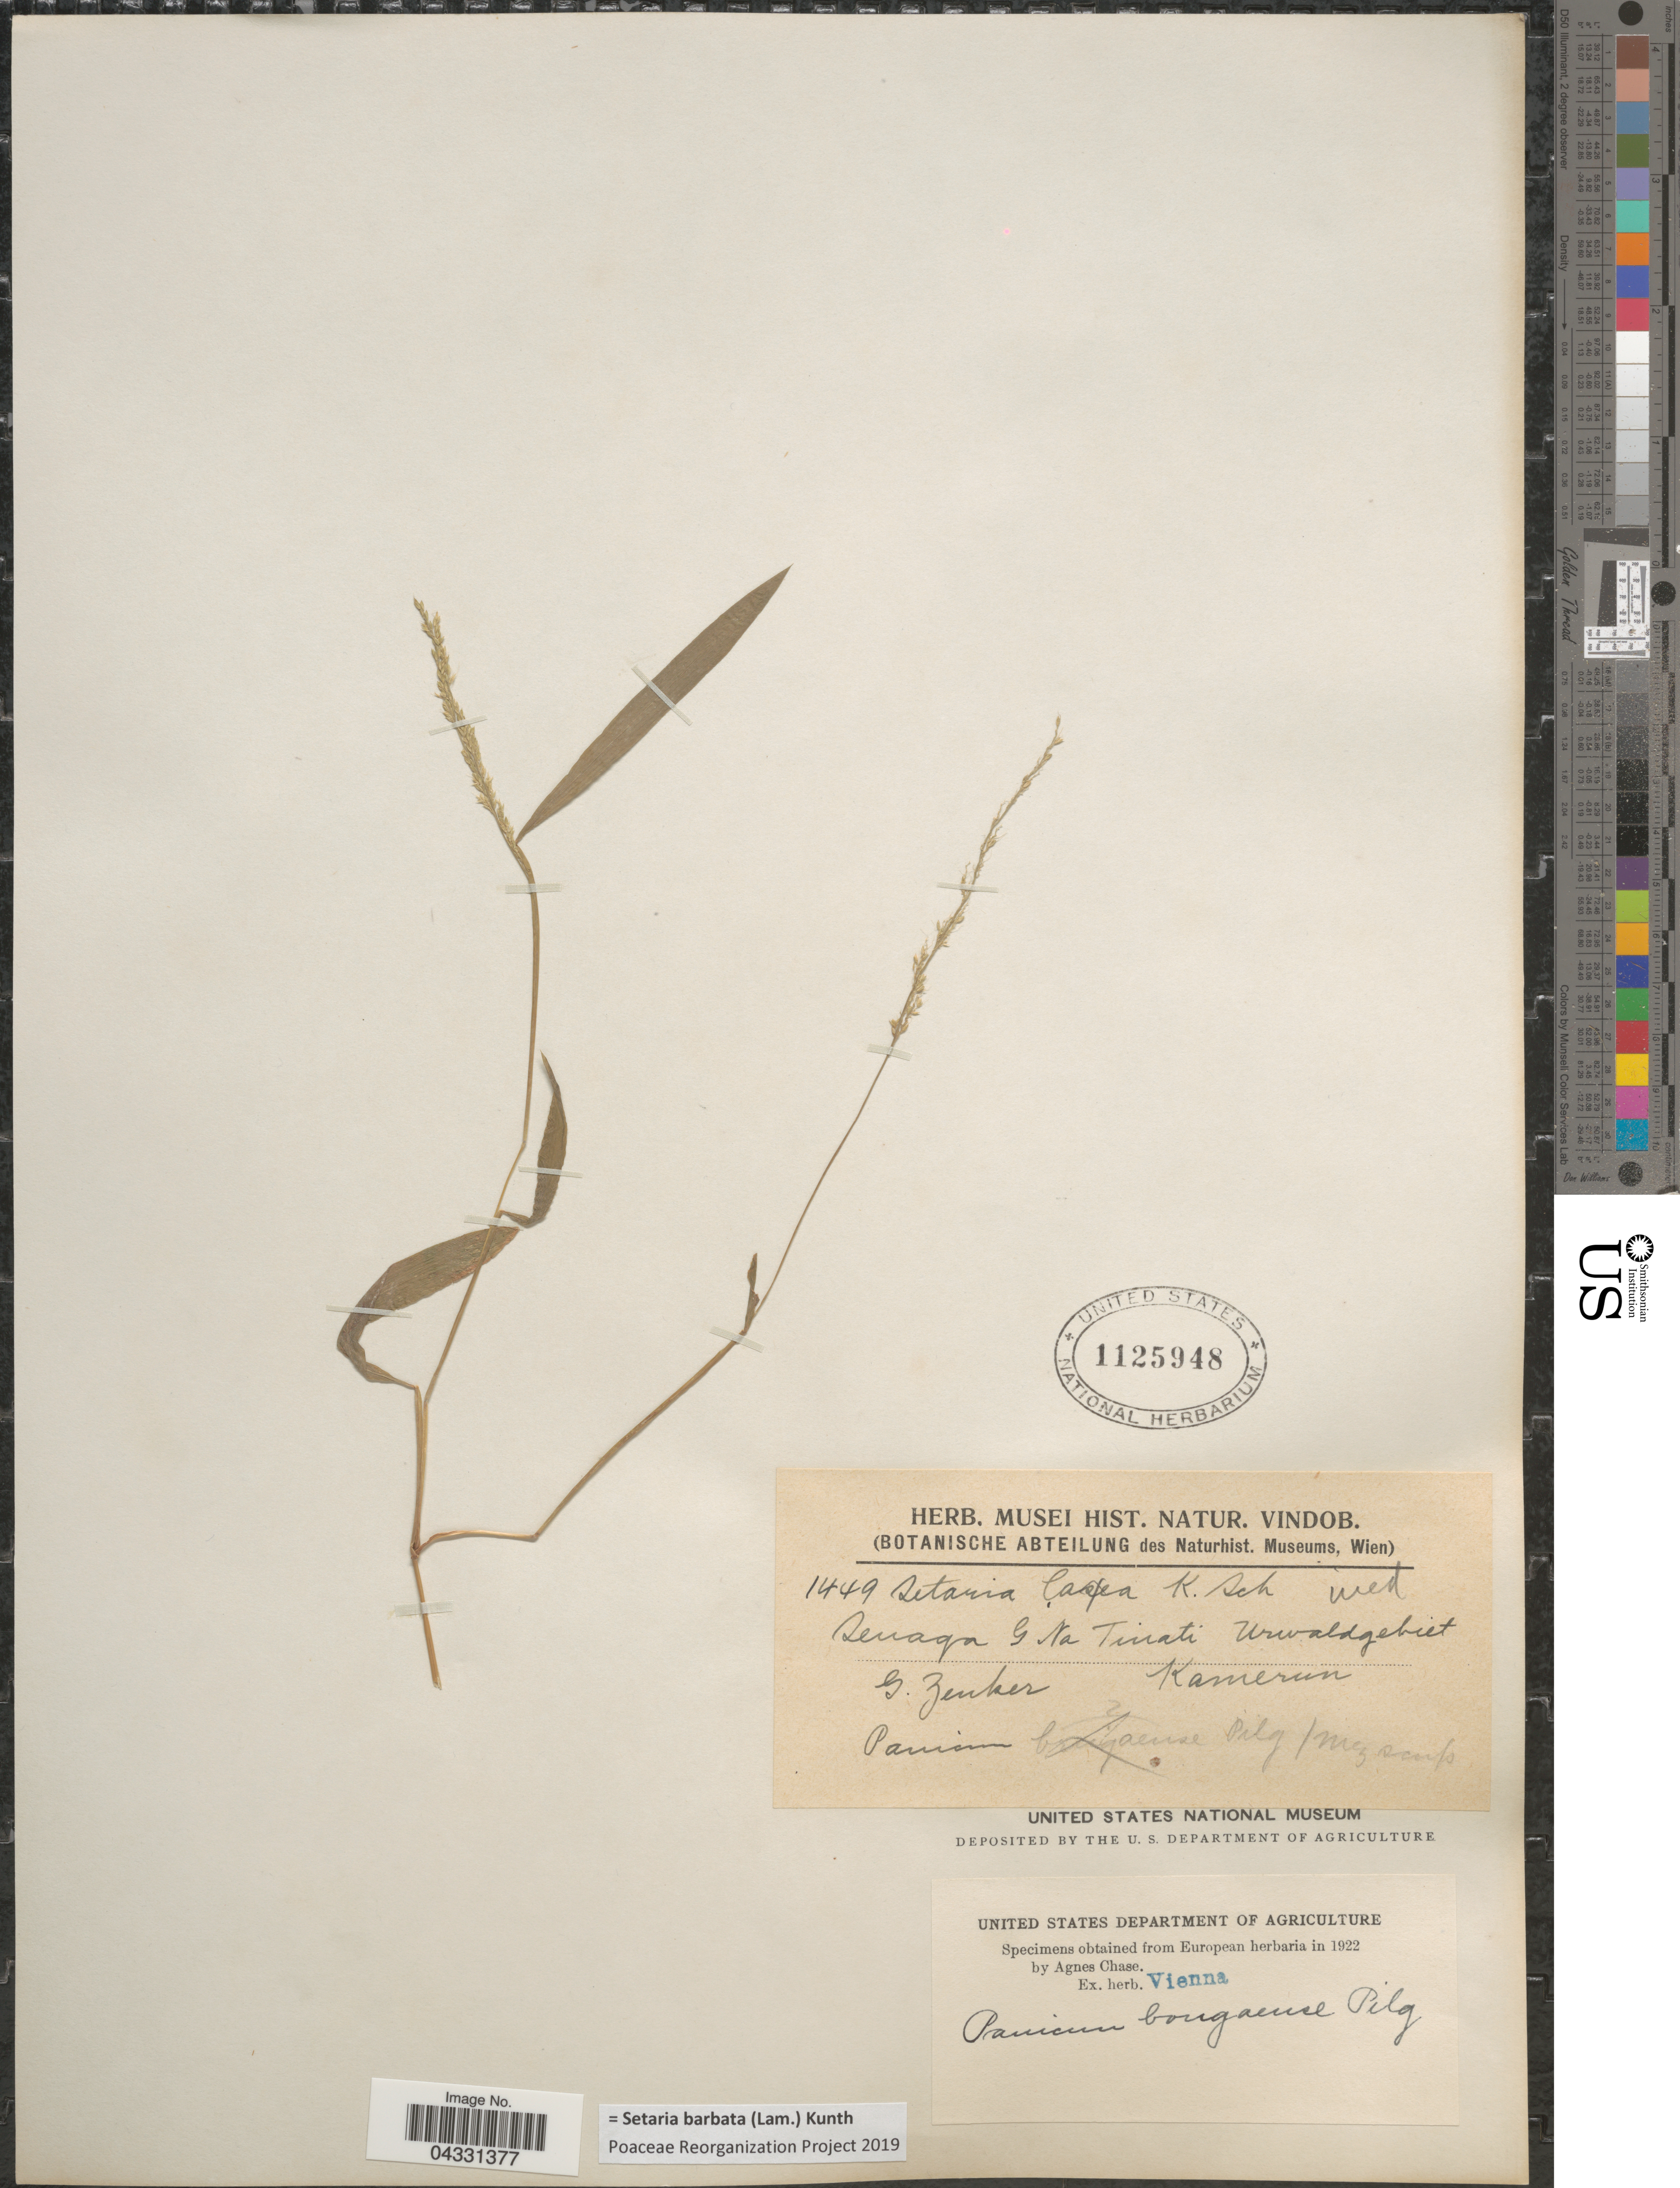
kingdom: Plantae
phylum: Tracheophyta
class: Liliopsida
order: Poales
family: Poaceae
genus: Setaria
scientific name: Setaria barbata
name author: (Lam.) Kunth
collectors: G. A. Zenker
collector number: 1449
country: Cameroon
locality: Senaga G Na Tinati Urwaldgebiet.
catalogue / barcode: US 1125948